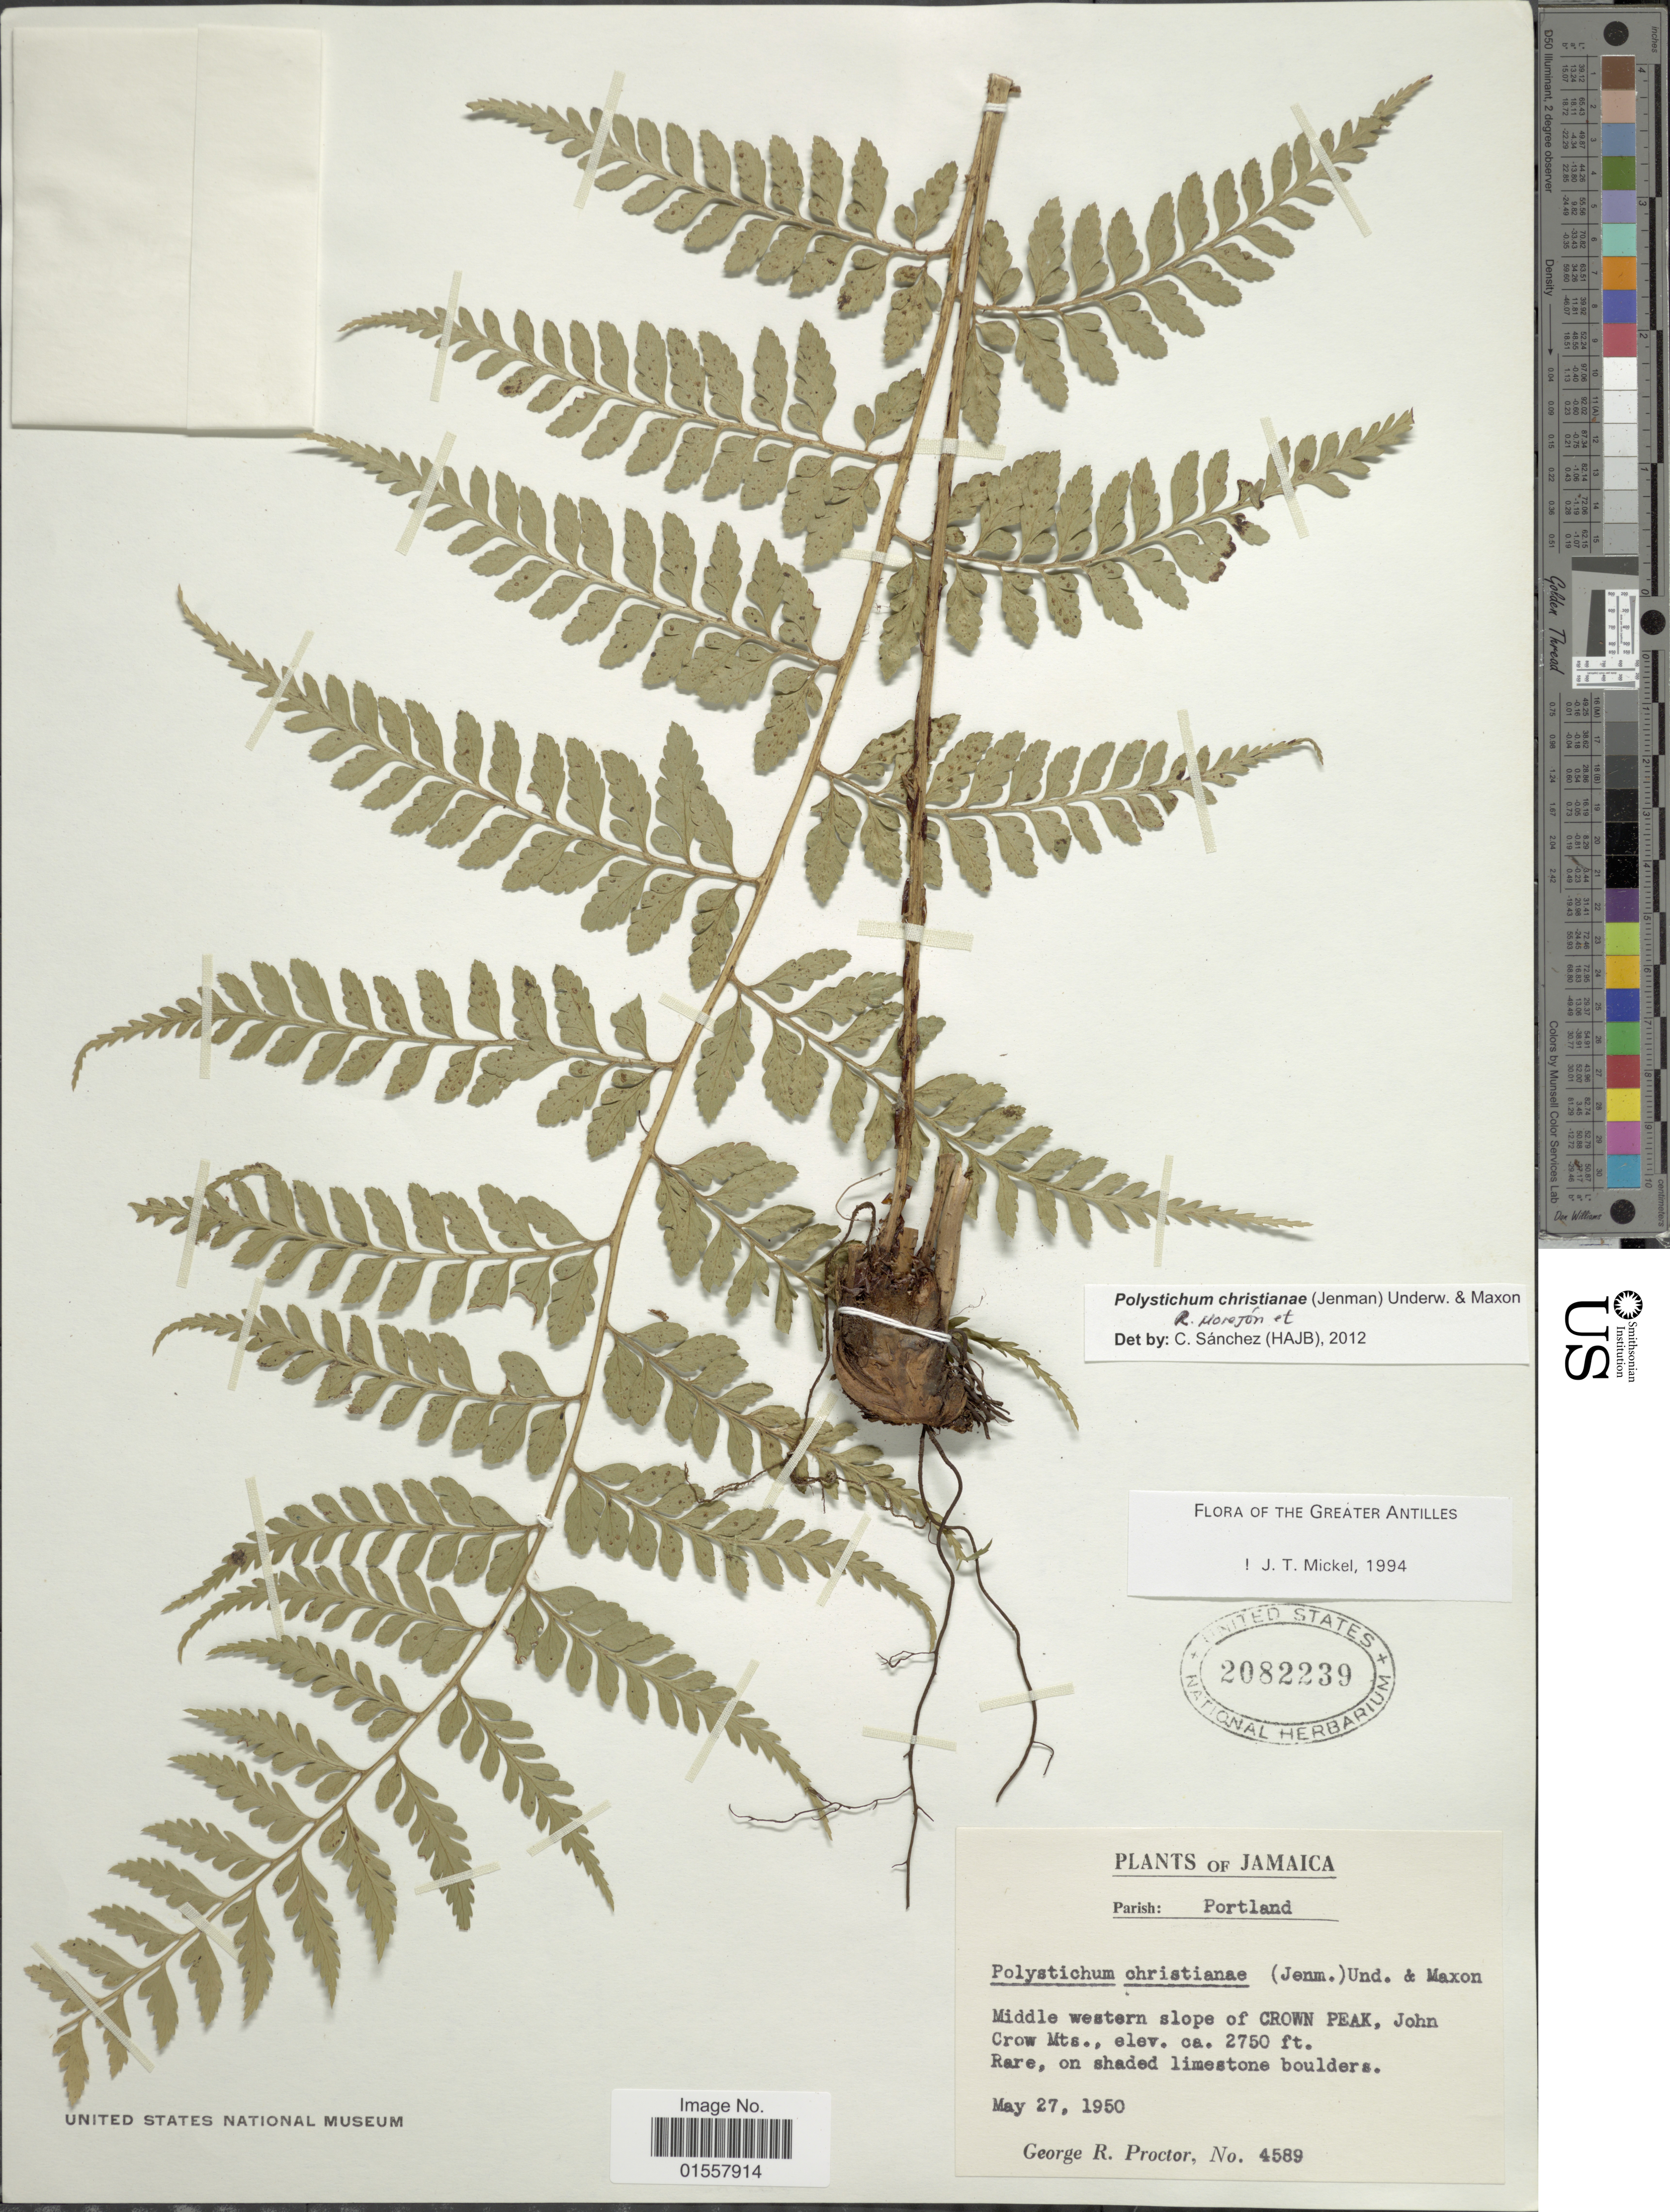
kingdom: Plantae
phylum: Tracheophyta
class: Polypodiopsida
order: Polypodiales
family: Dryopteridaceae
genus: Polystichum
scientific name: Polystichum christianae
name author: (Jenman) Underw. & Maxon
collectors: G. R. Proctor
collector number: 4589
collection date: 1950-05-27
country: Jamaica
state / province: Portland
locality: Parish Portland, Middle western slope of Crown Peak, John Crow Mts.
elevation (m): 838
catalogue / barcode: US 2082239